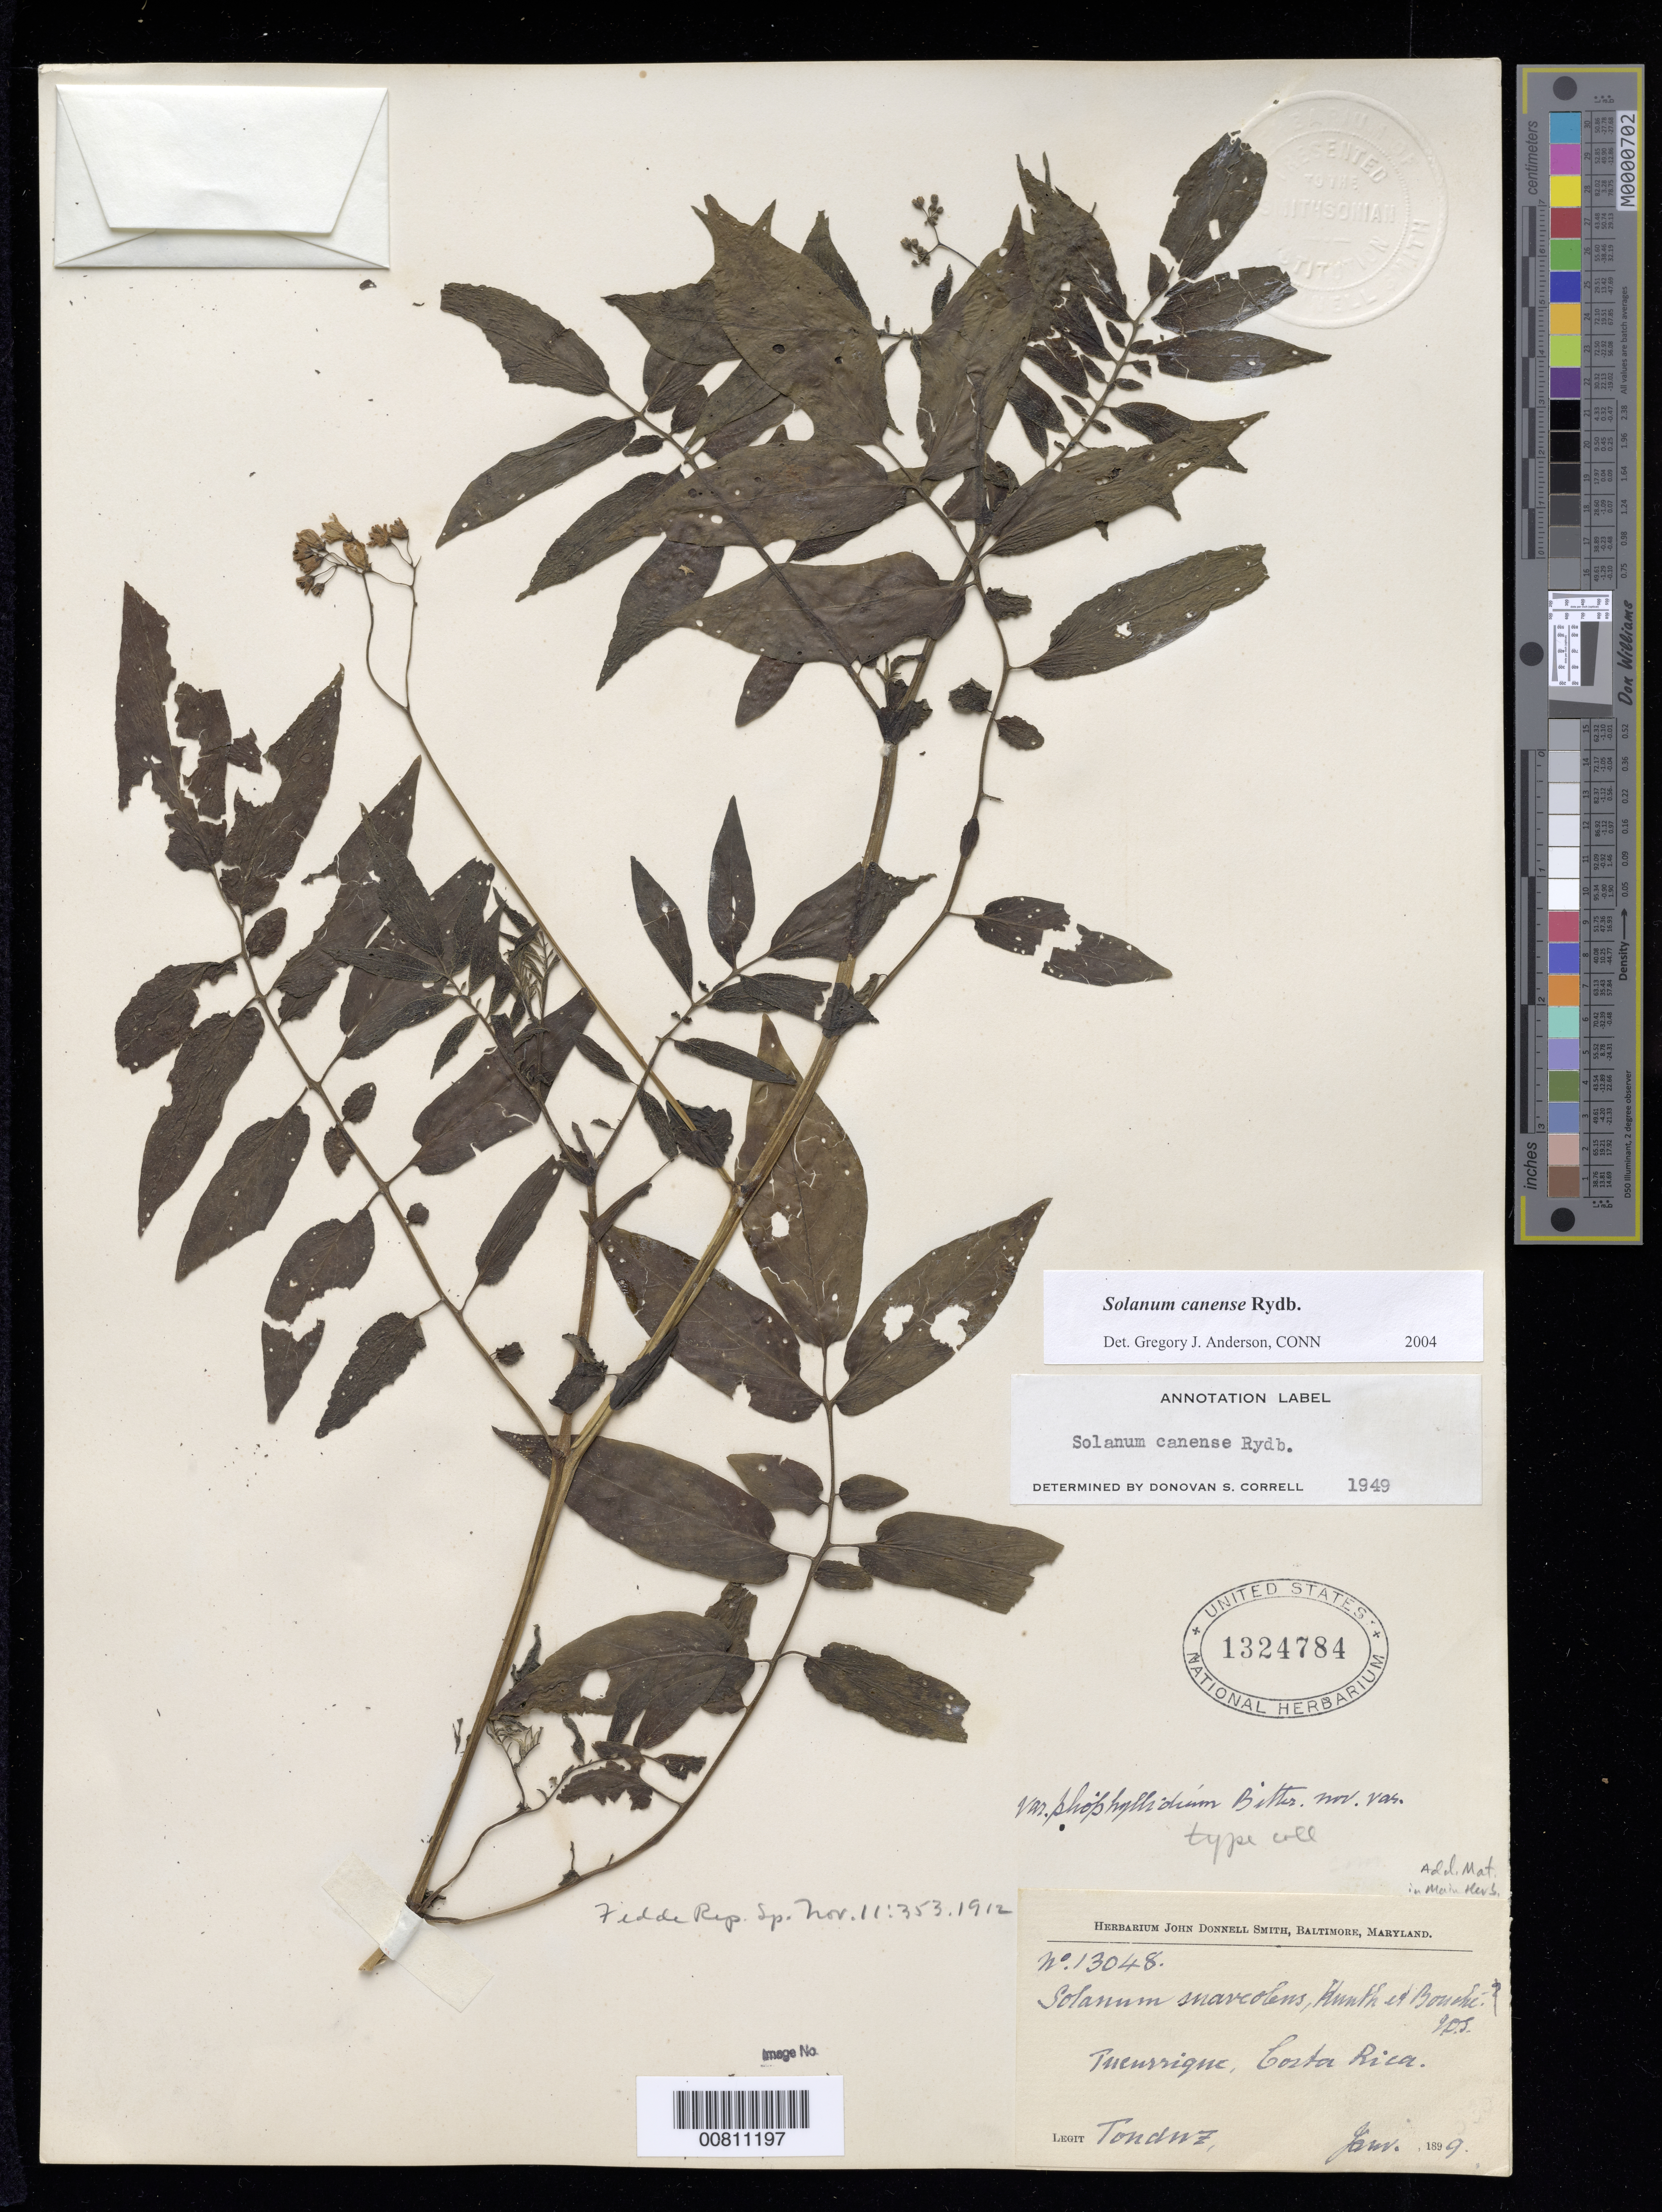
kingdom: Plantae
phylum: Tracheophyta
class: Magnoliopsida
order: Solanales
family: Solanaceae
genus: Solanum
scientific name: Solanum suaveolens var. pliophyllidium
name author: Bitter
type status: Isosyntype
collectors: A. Tonduz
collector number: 13048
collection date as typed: Jan 1899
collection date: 1899-01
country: Costa Rica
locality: Tucurrique, Las Vueltas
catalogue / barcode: US 1324784